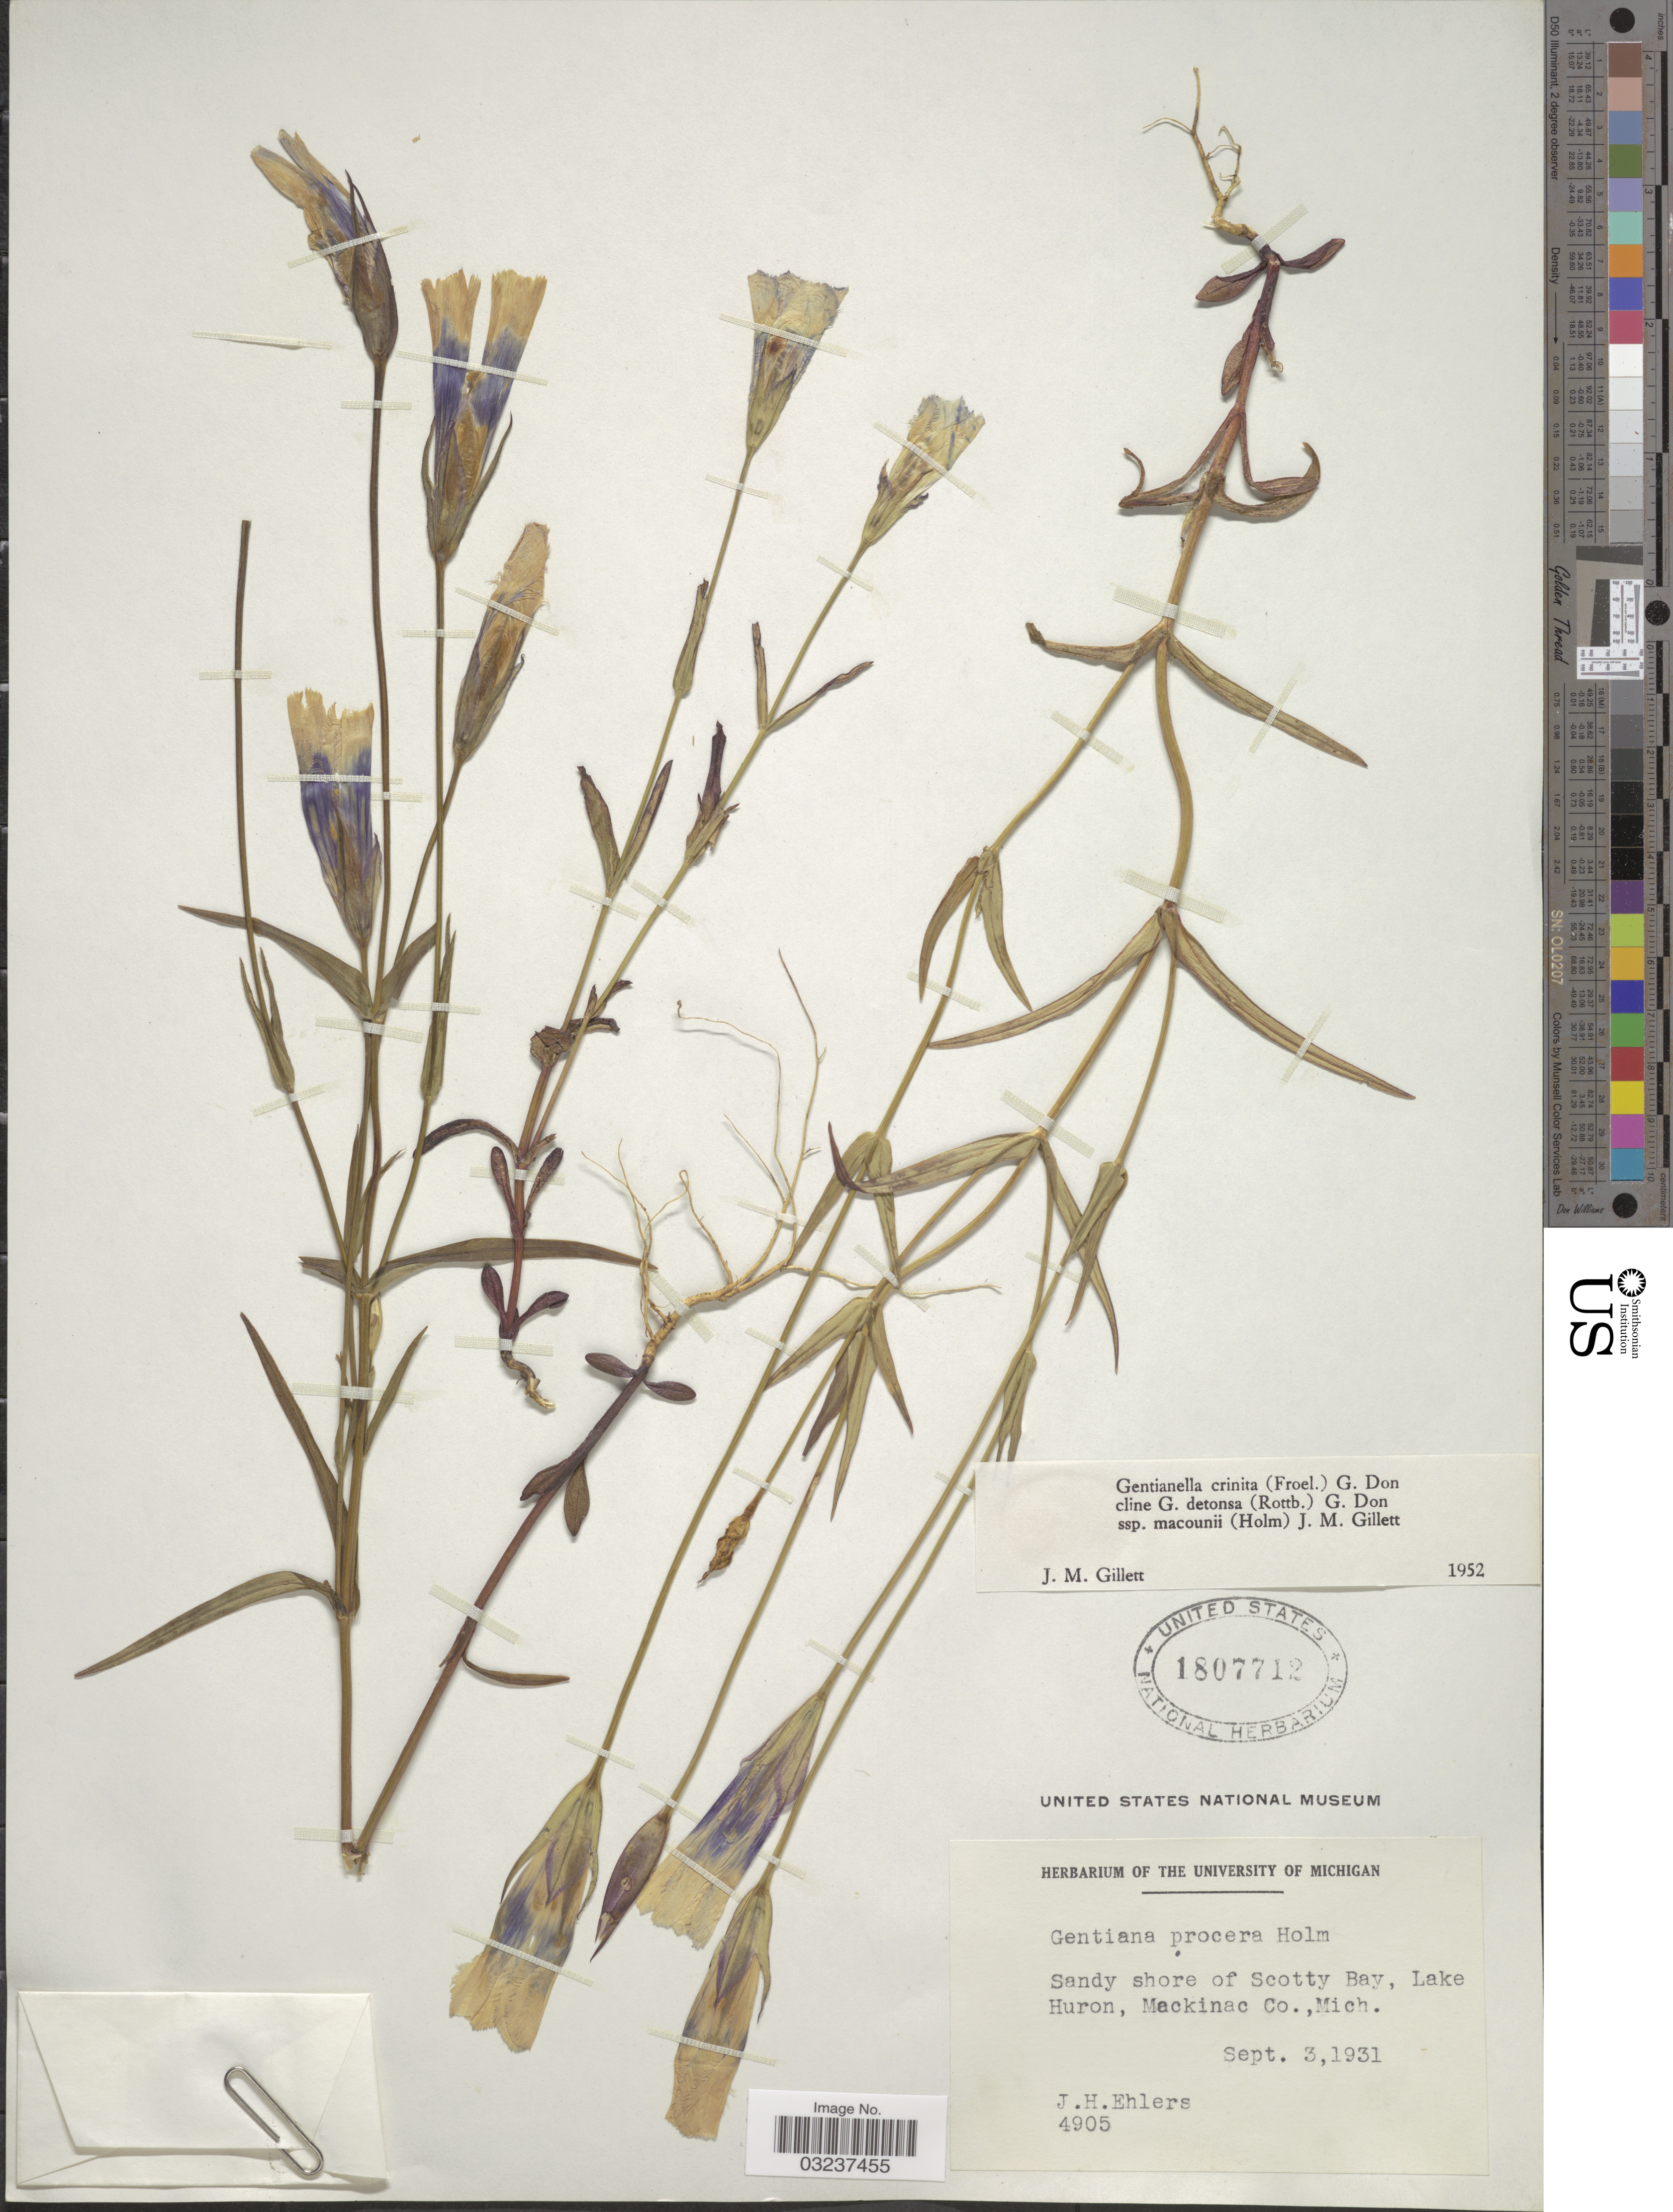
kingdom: Plantae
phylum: Tracheophyta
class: Magnoliopsida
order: Gentianales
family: Gentianaceae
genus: Gentianella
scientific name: Gentianella crinita subsp. macounii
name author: (Holm) J.M. Gillett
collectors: J. H. Ehlers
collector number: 4905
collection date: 1931-09-03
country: United States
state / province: Michigan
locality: Sandy shore of Scotty Bay, Lake Huron, Mackinac Co., Mich.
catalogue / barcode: US 1807712